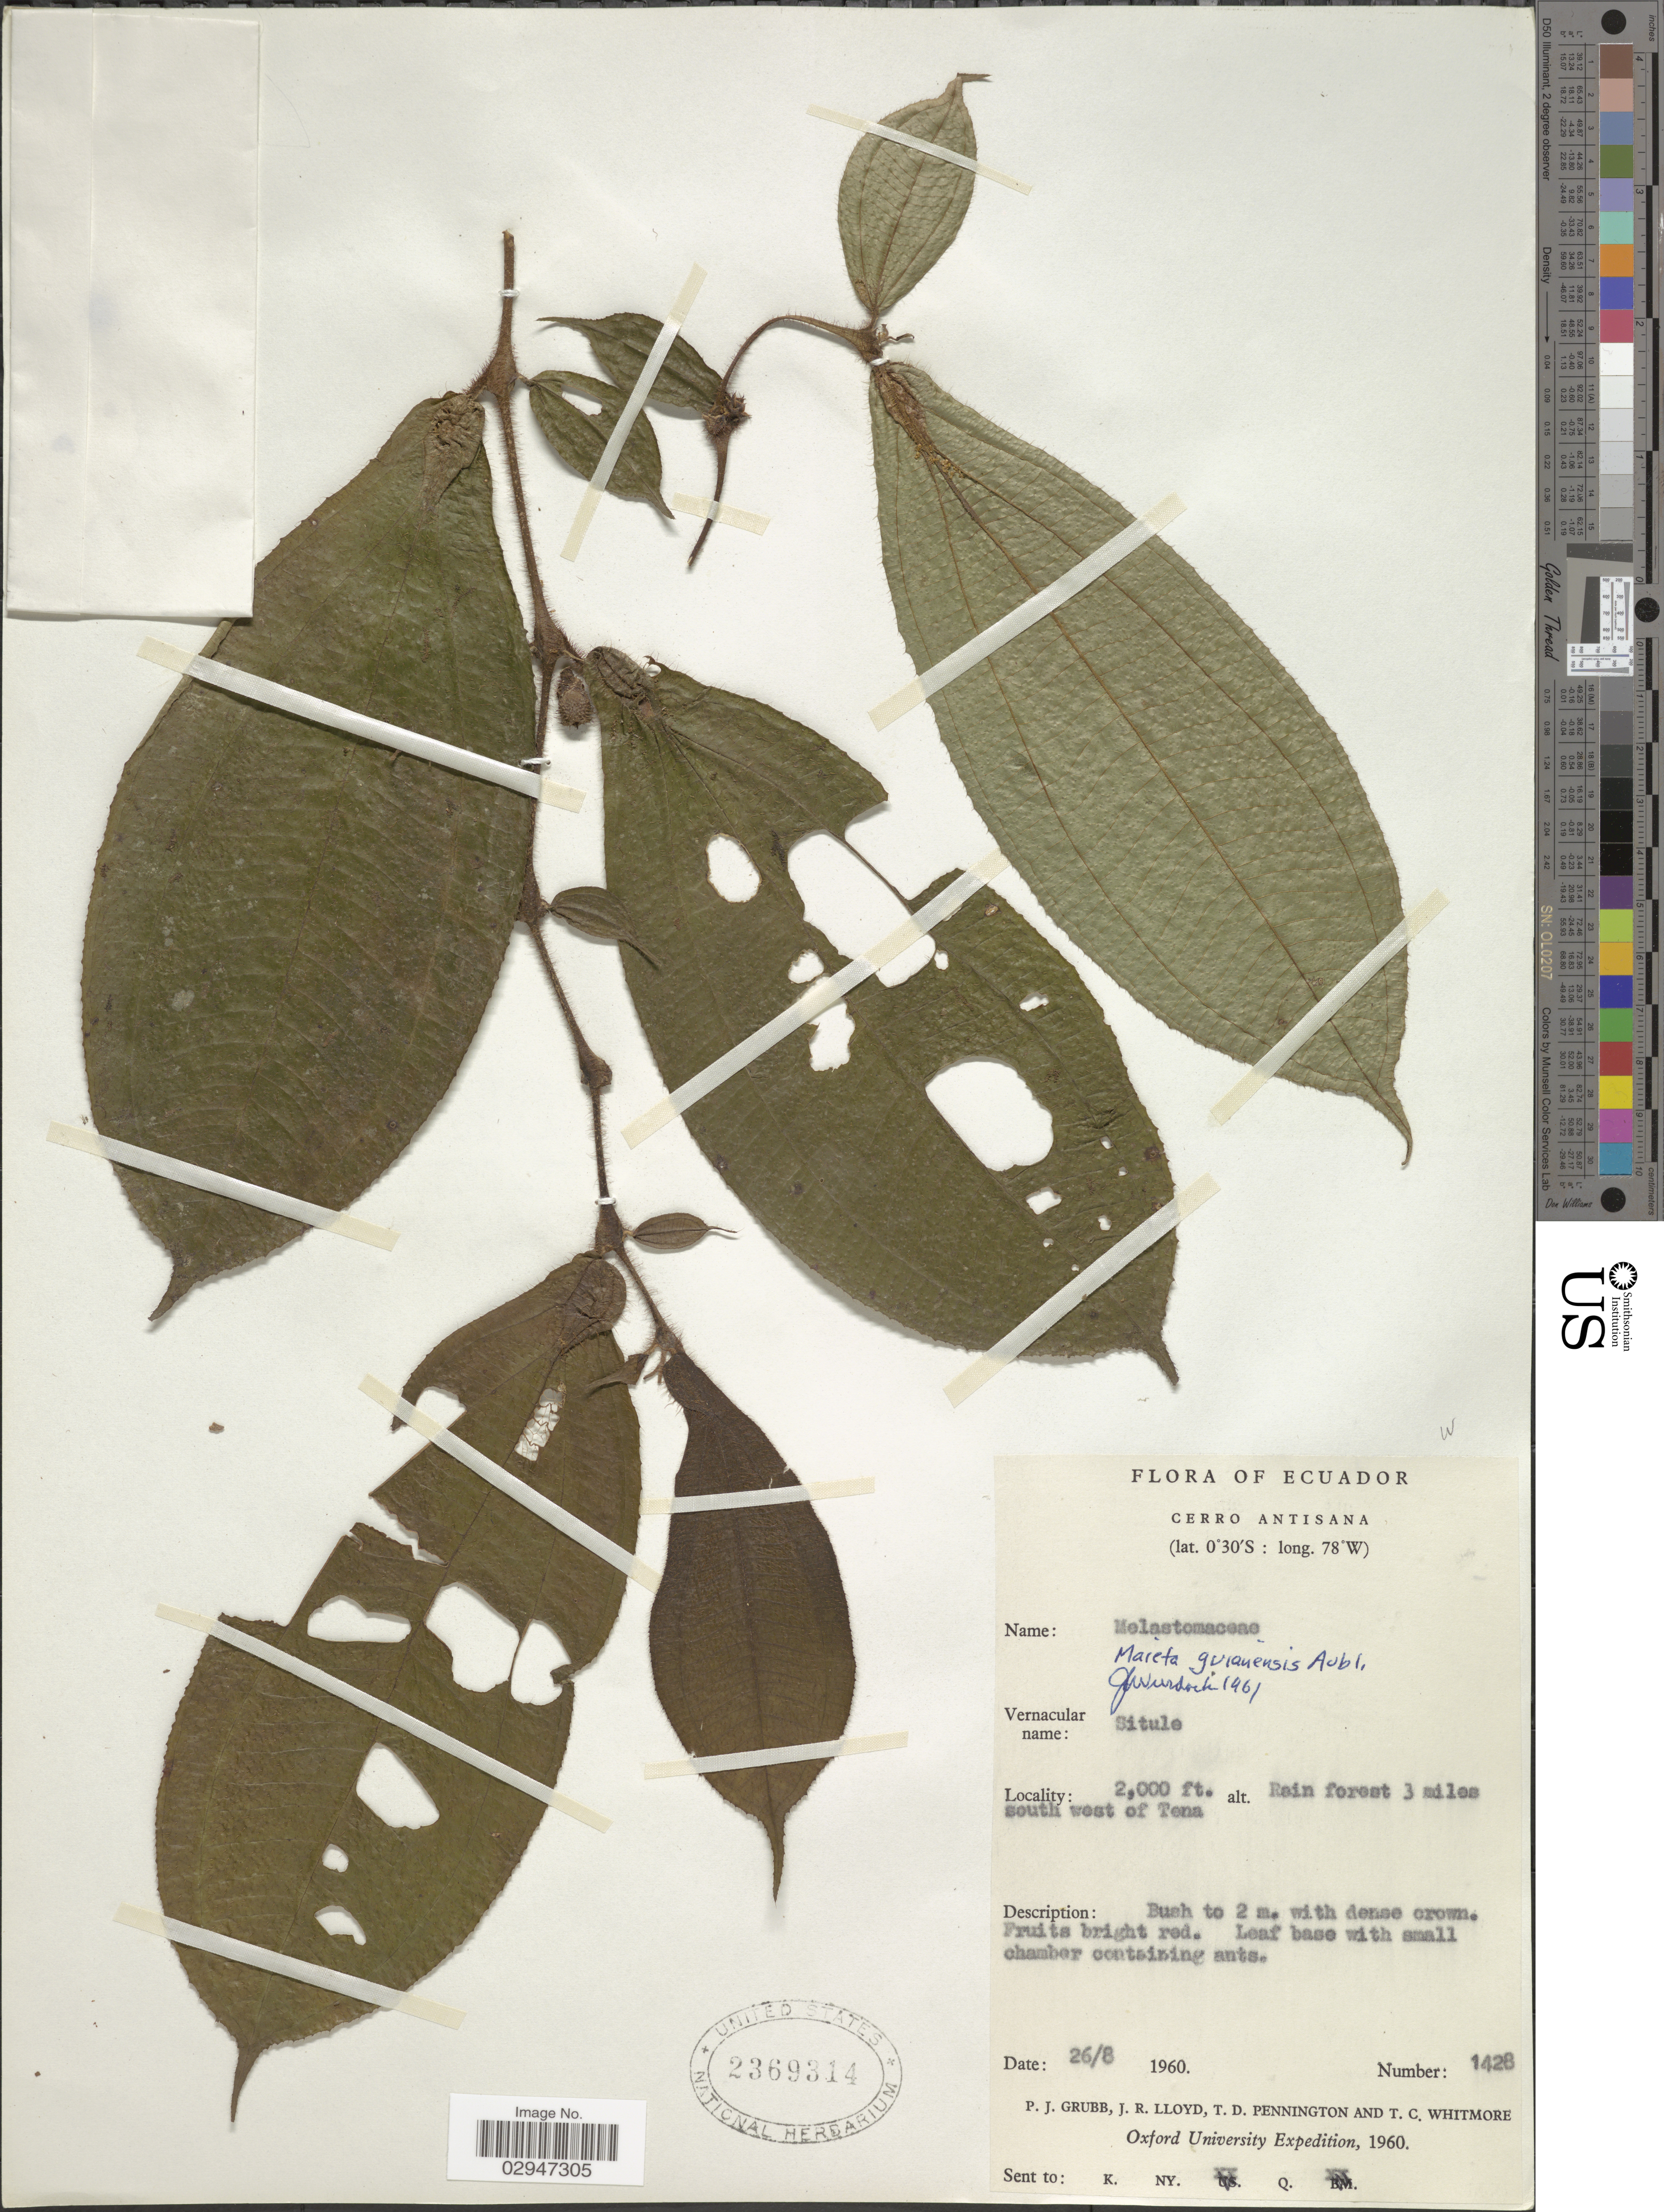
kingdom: Plantae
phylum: Tracheophyta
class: Magnoliopsida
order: Myrtales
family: Melastomataceae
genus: Maieta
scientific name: Maieta guianensis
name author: Aubl.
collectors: P. J. Grubb, J. R. Lloyd, T. D. Pennington & T. C. Whitmore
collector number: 1428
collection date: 1960-08-26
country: Ecuador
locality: Cerro Antisana. Rain forest 3 miles south west of Tena.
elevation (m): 610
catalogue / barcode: US 2369314